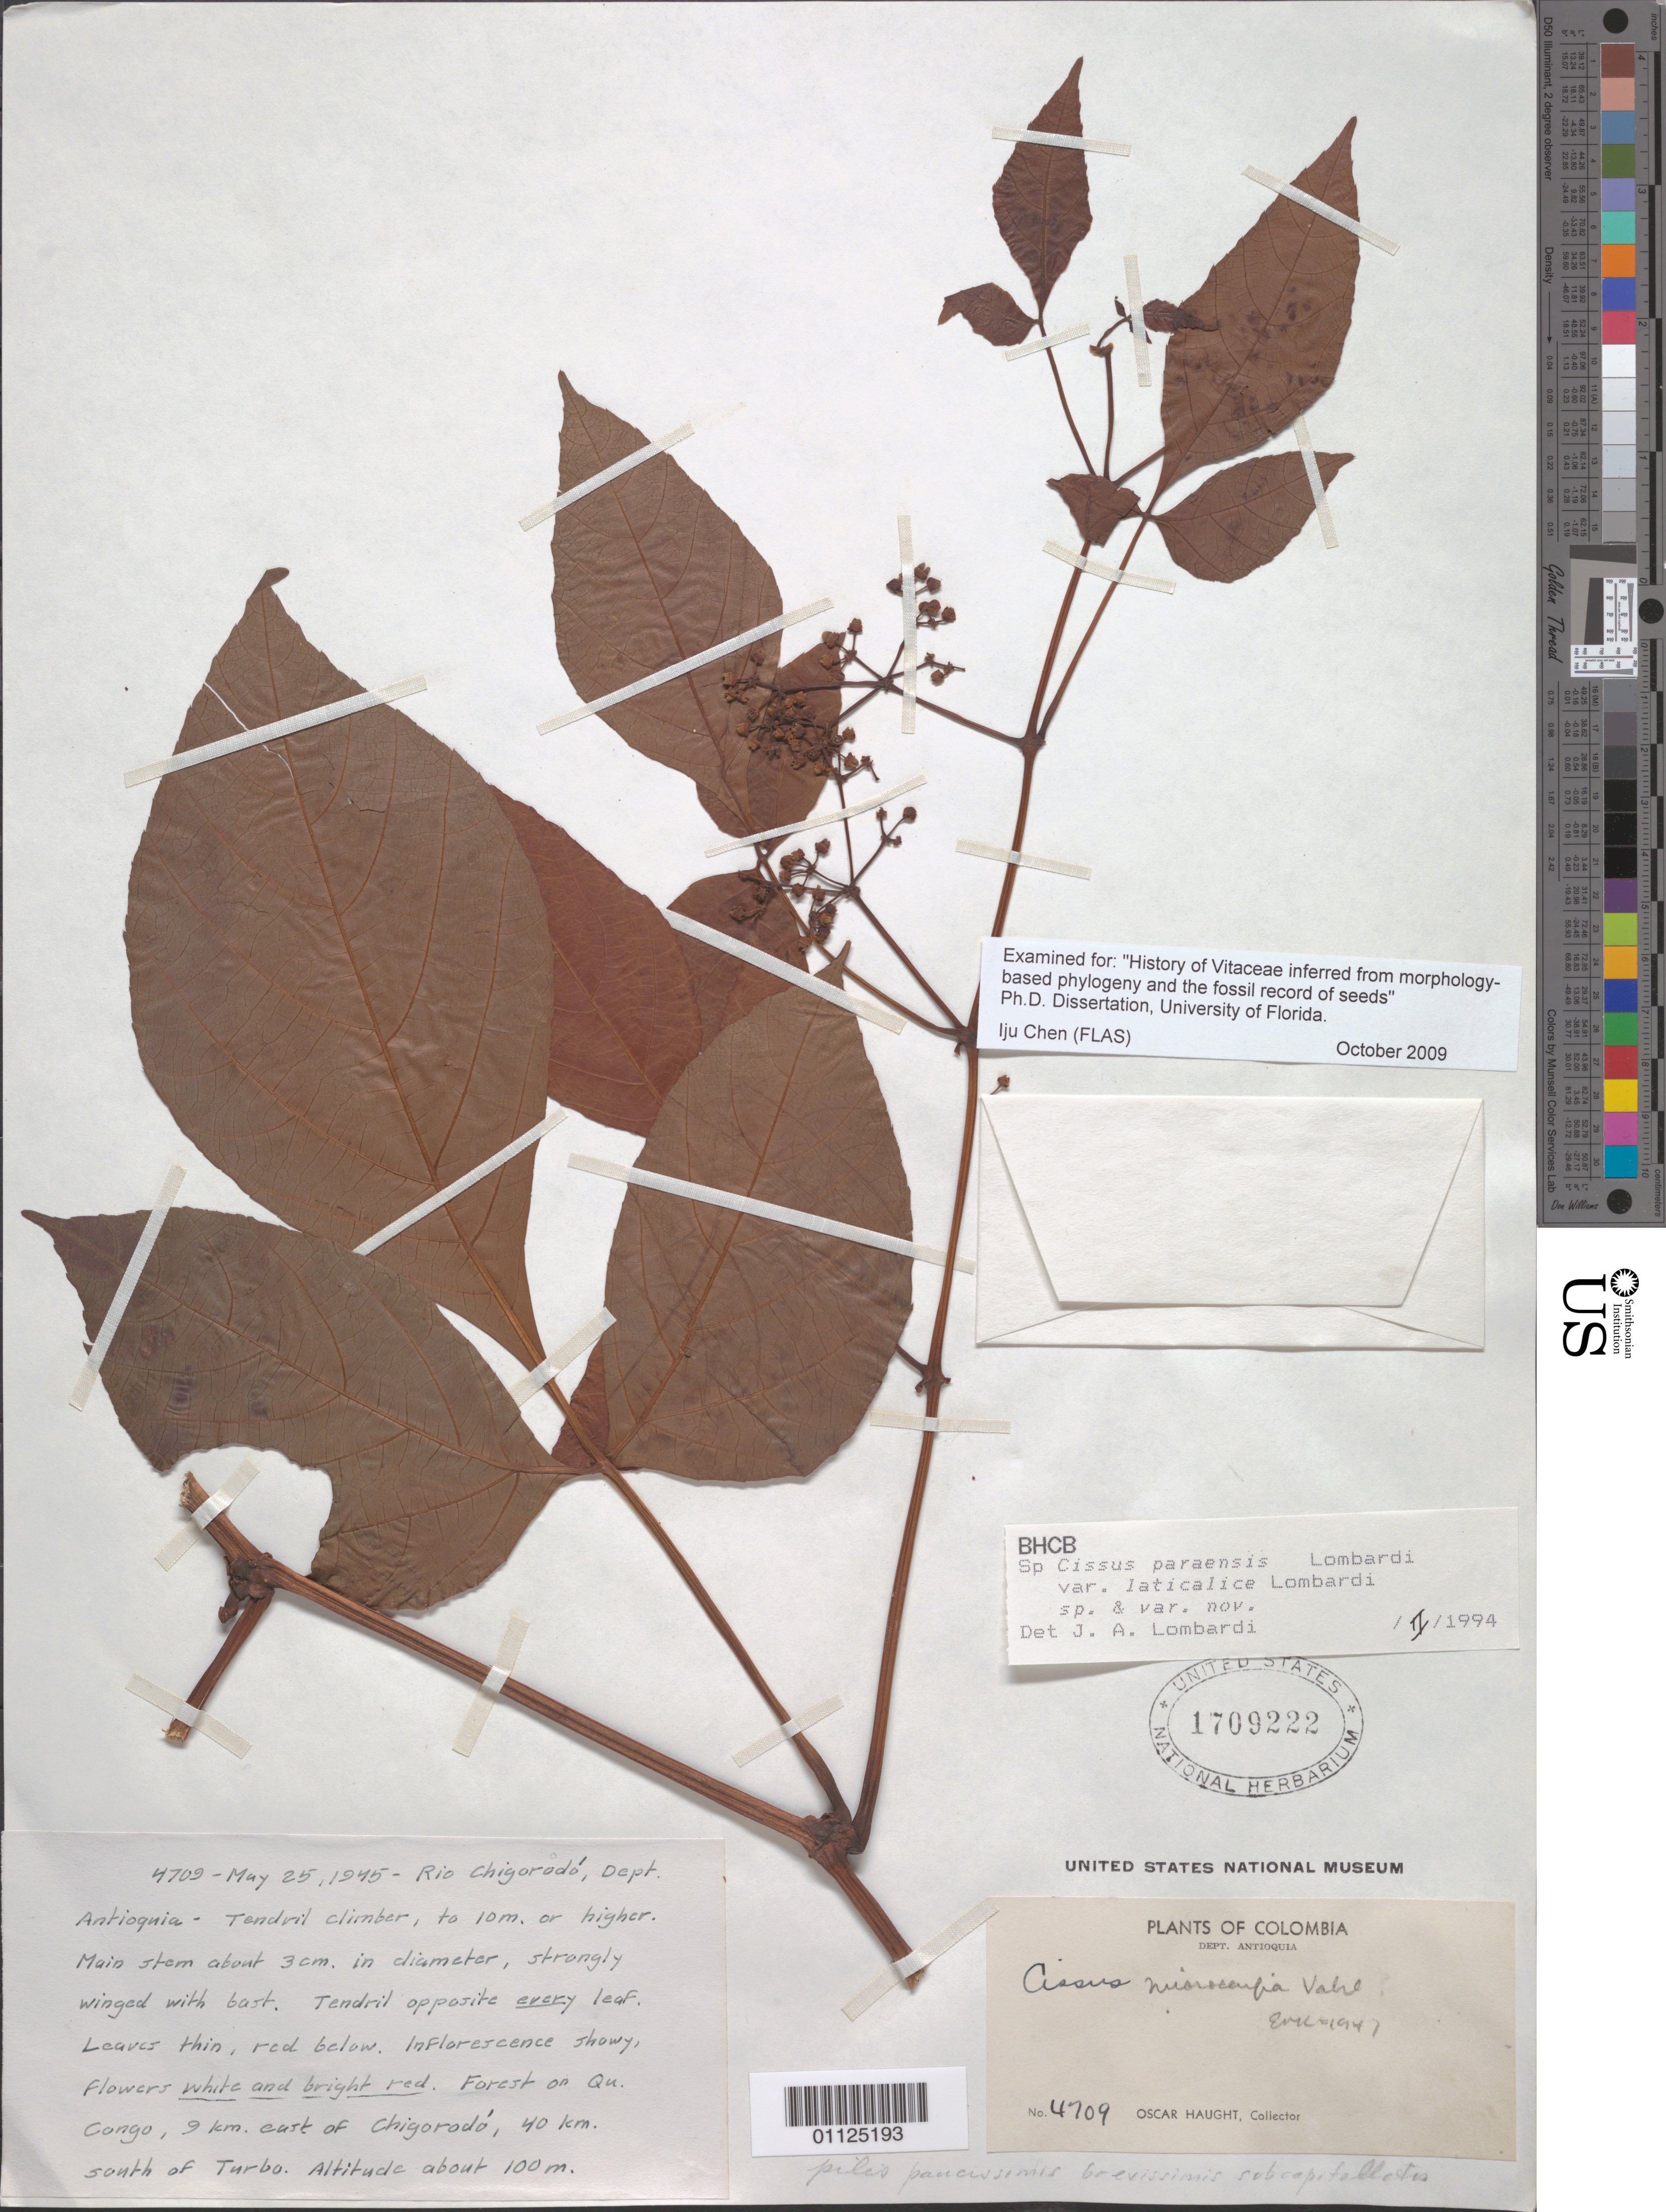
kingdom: Plantae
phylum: Tracheophyta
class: Magnoliopsida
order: Vitales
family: Vitaceae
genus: Cissus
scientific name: Cissus paraensis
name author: Lombardi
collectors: O. L. Haught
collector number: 4709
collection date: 1945-05-25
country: Colombia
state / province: Antioquia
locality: Forest, 9 km E of Chigorodo, 40 km S of Turbo.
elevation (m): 100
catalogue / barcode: US 1709222